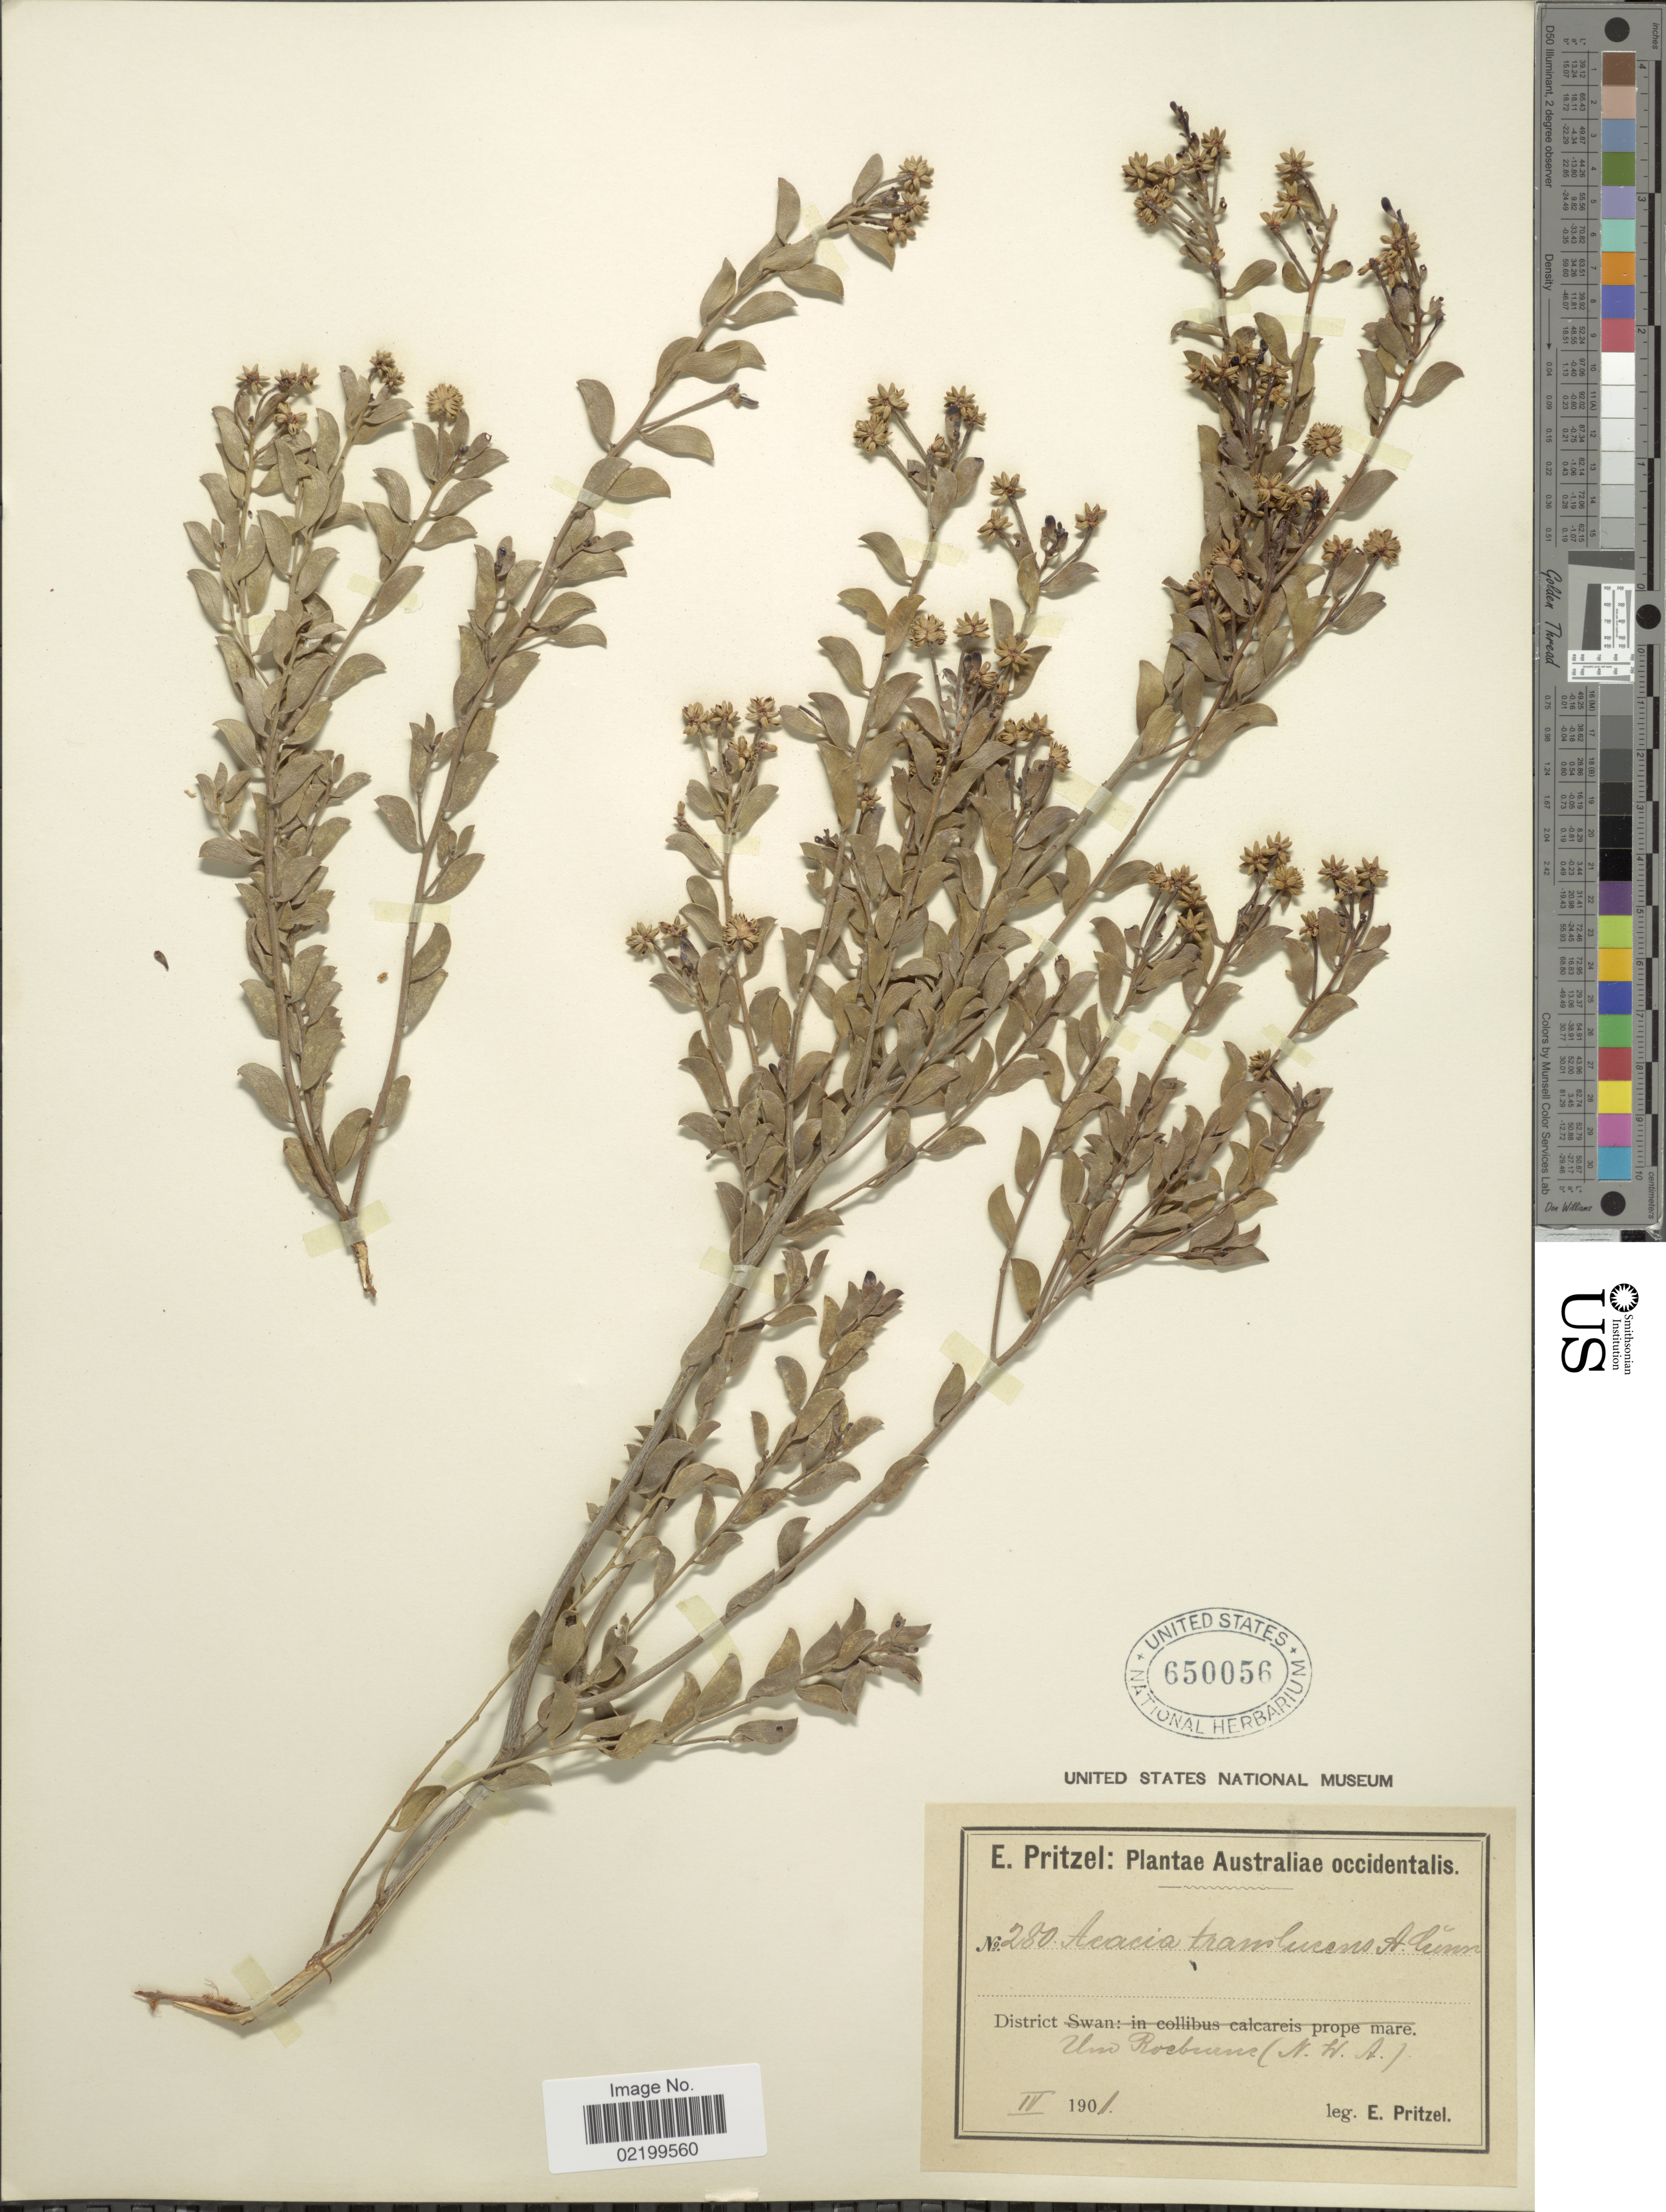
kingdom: Plantae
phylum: Tracheophyta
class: Magnoliopsida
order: Fabales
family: Fabaceae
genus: Acacia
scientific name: Acacia translucens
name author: Hook.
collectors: E. G. Pritzel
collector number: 280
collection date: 1901-04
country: Australia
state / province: New South Wales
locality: District Um Rocburne (N.W.S)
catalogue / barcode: US 650056